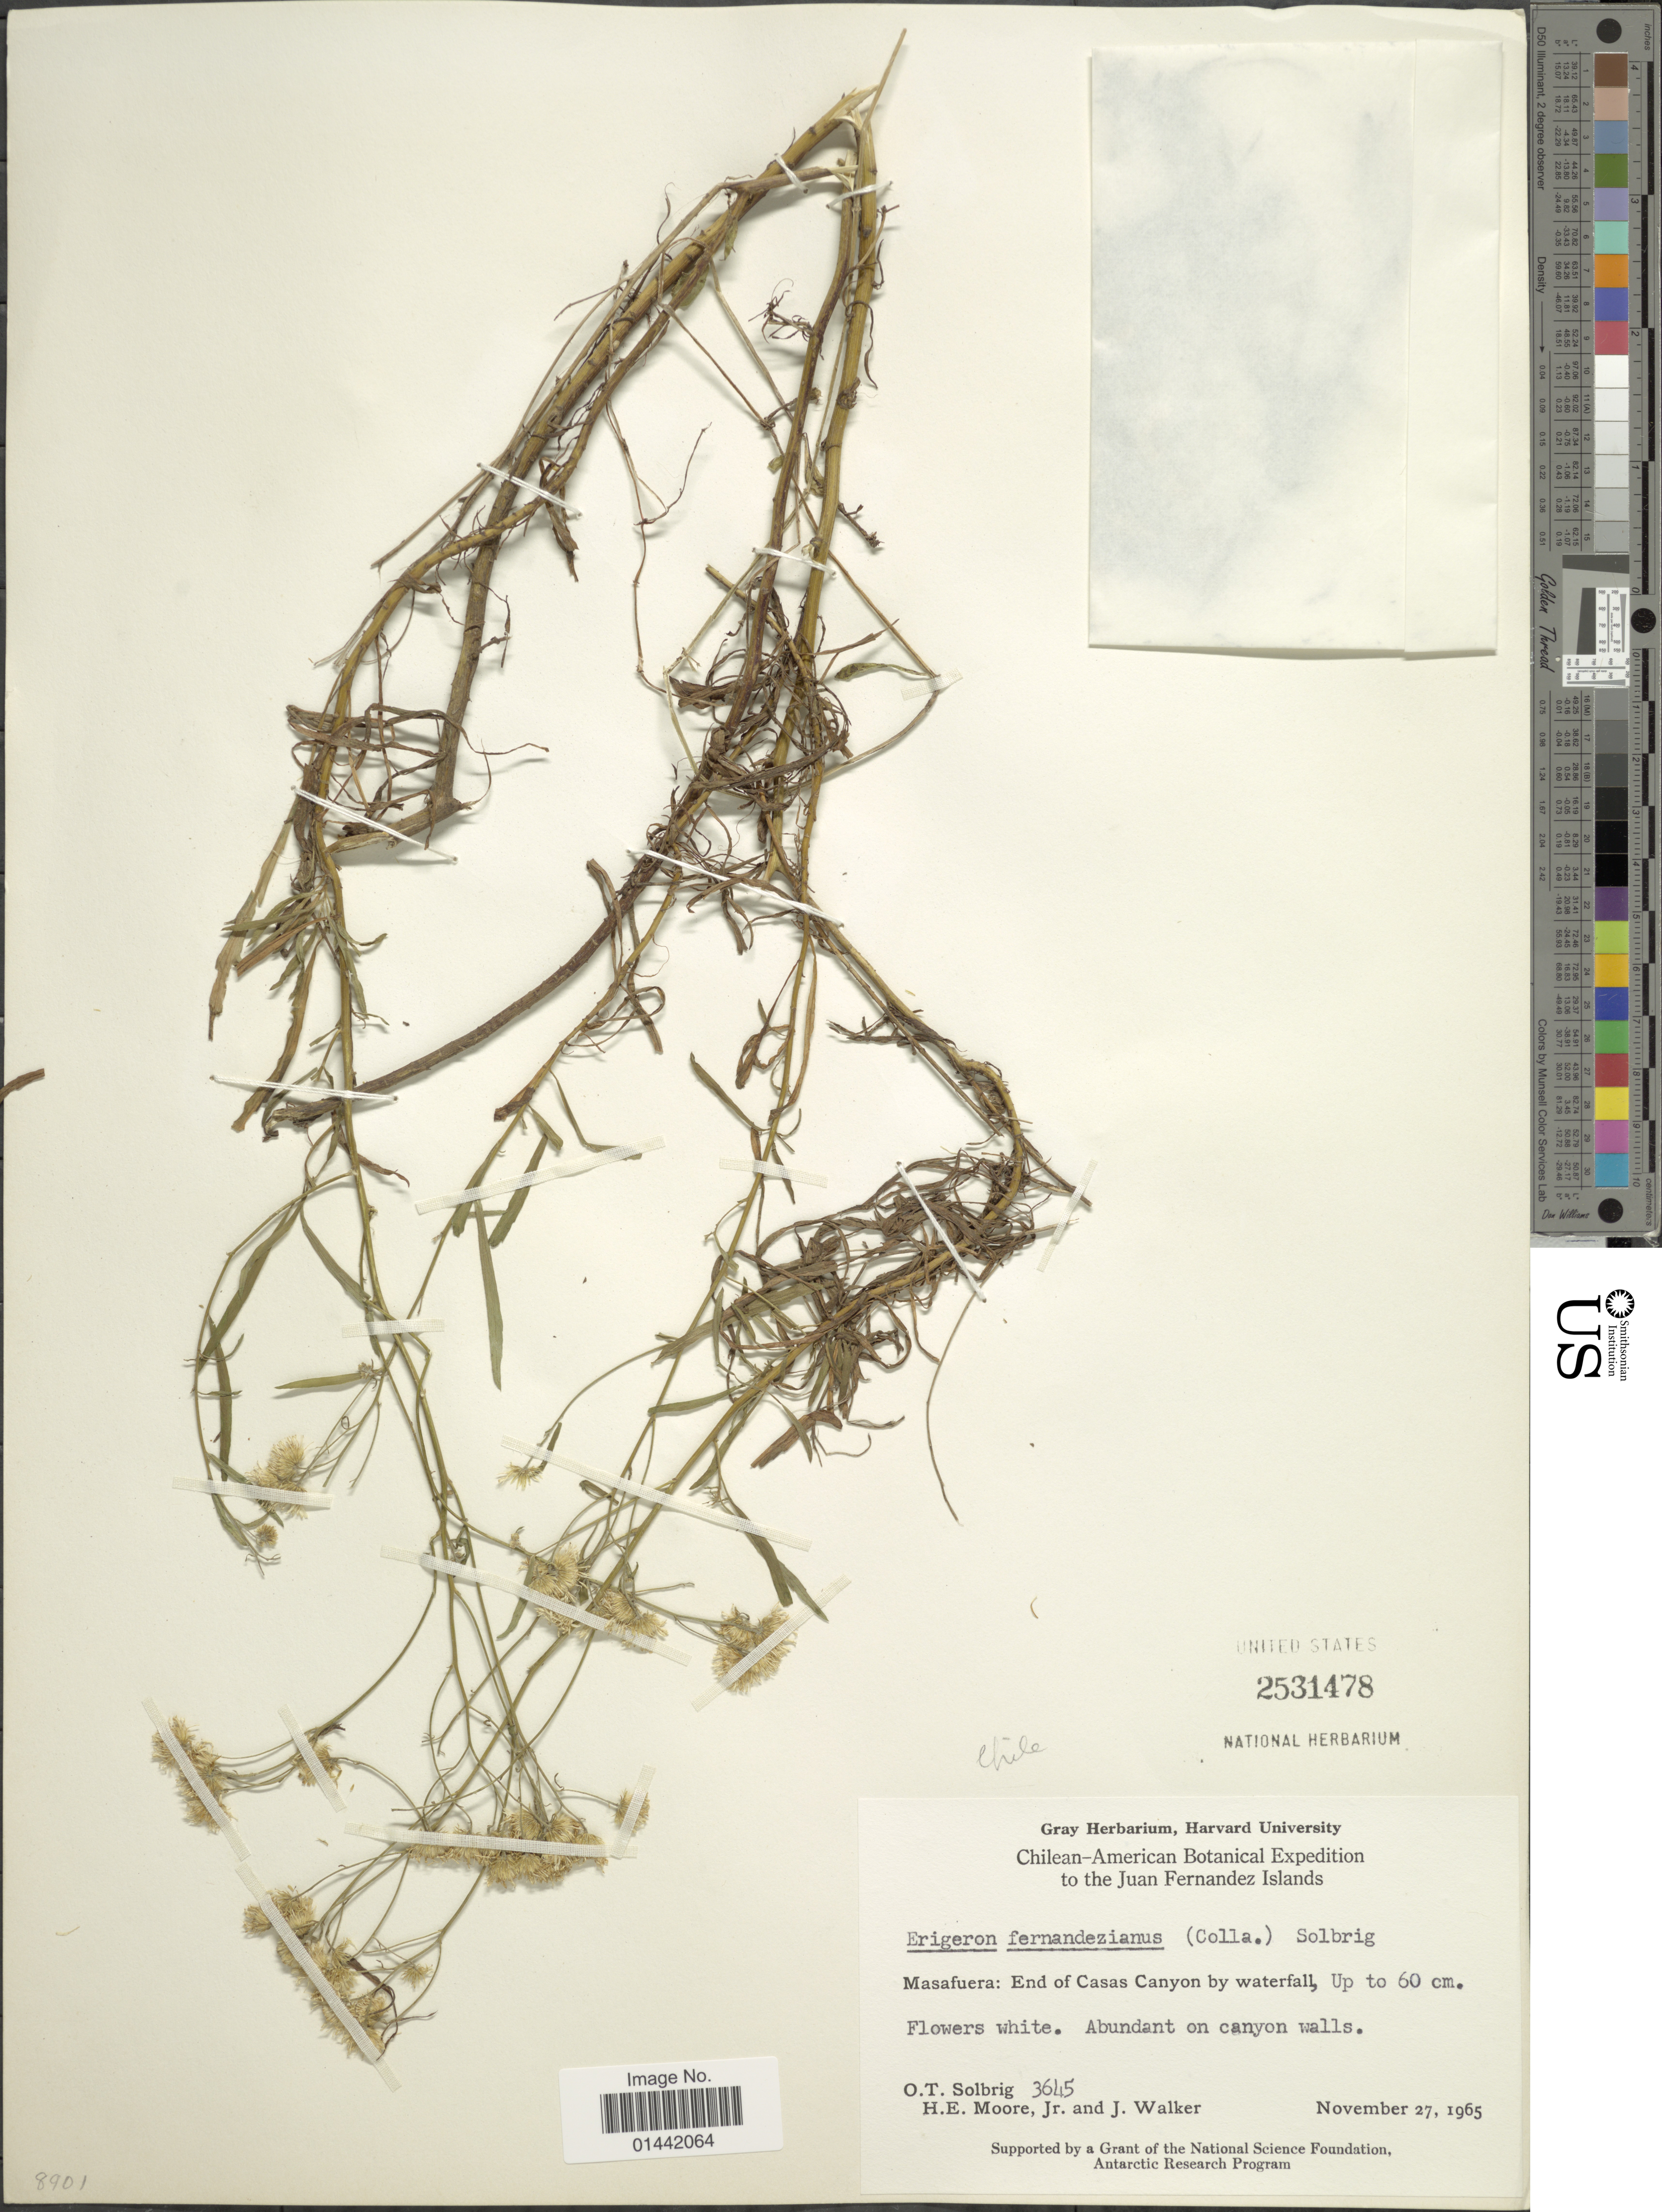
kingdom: Plantae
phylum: Tracheophyta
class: Magnoliopsida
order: Asterales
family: Asteraceae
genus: Erigeron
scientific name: Erigeron fernandezianus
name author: (Colla) Solbrig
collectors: O. T. Solbrig, H. E. Moore & J. Walker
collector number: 3645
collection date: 1965-11-27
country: Chile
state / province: Valparaíso (V)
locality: Masafuera: end of Casas Canyon by waterfall, Chilean-American Botanical to the Juan fernandez Islands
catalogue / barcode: US 2531478